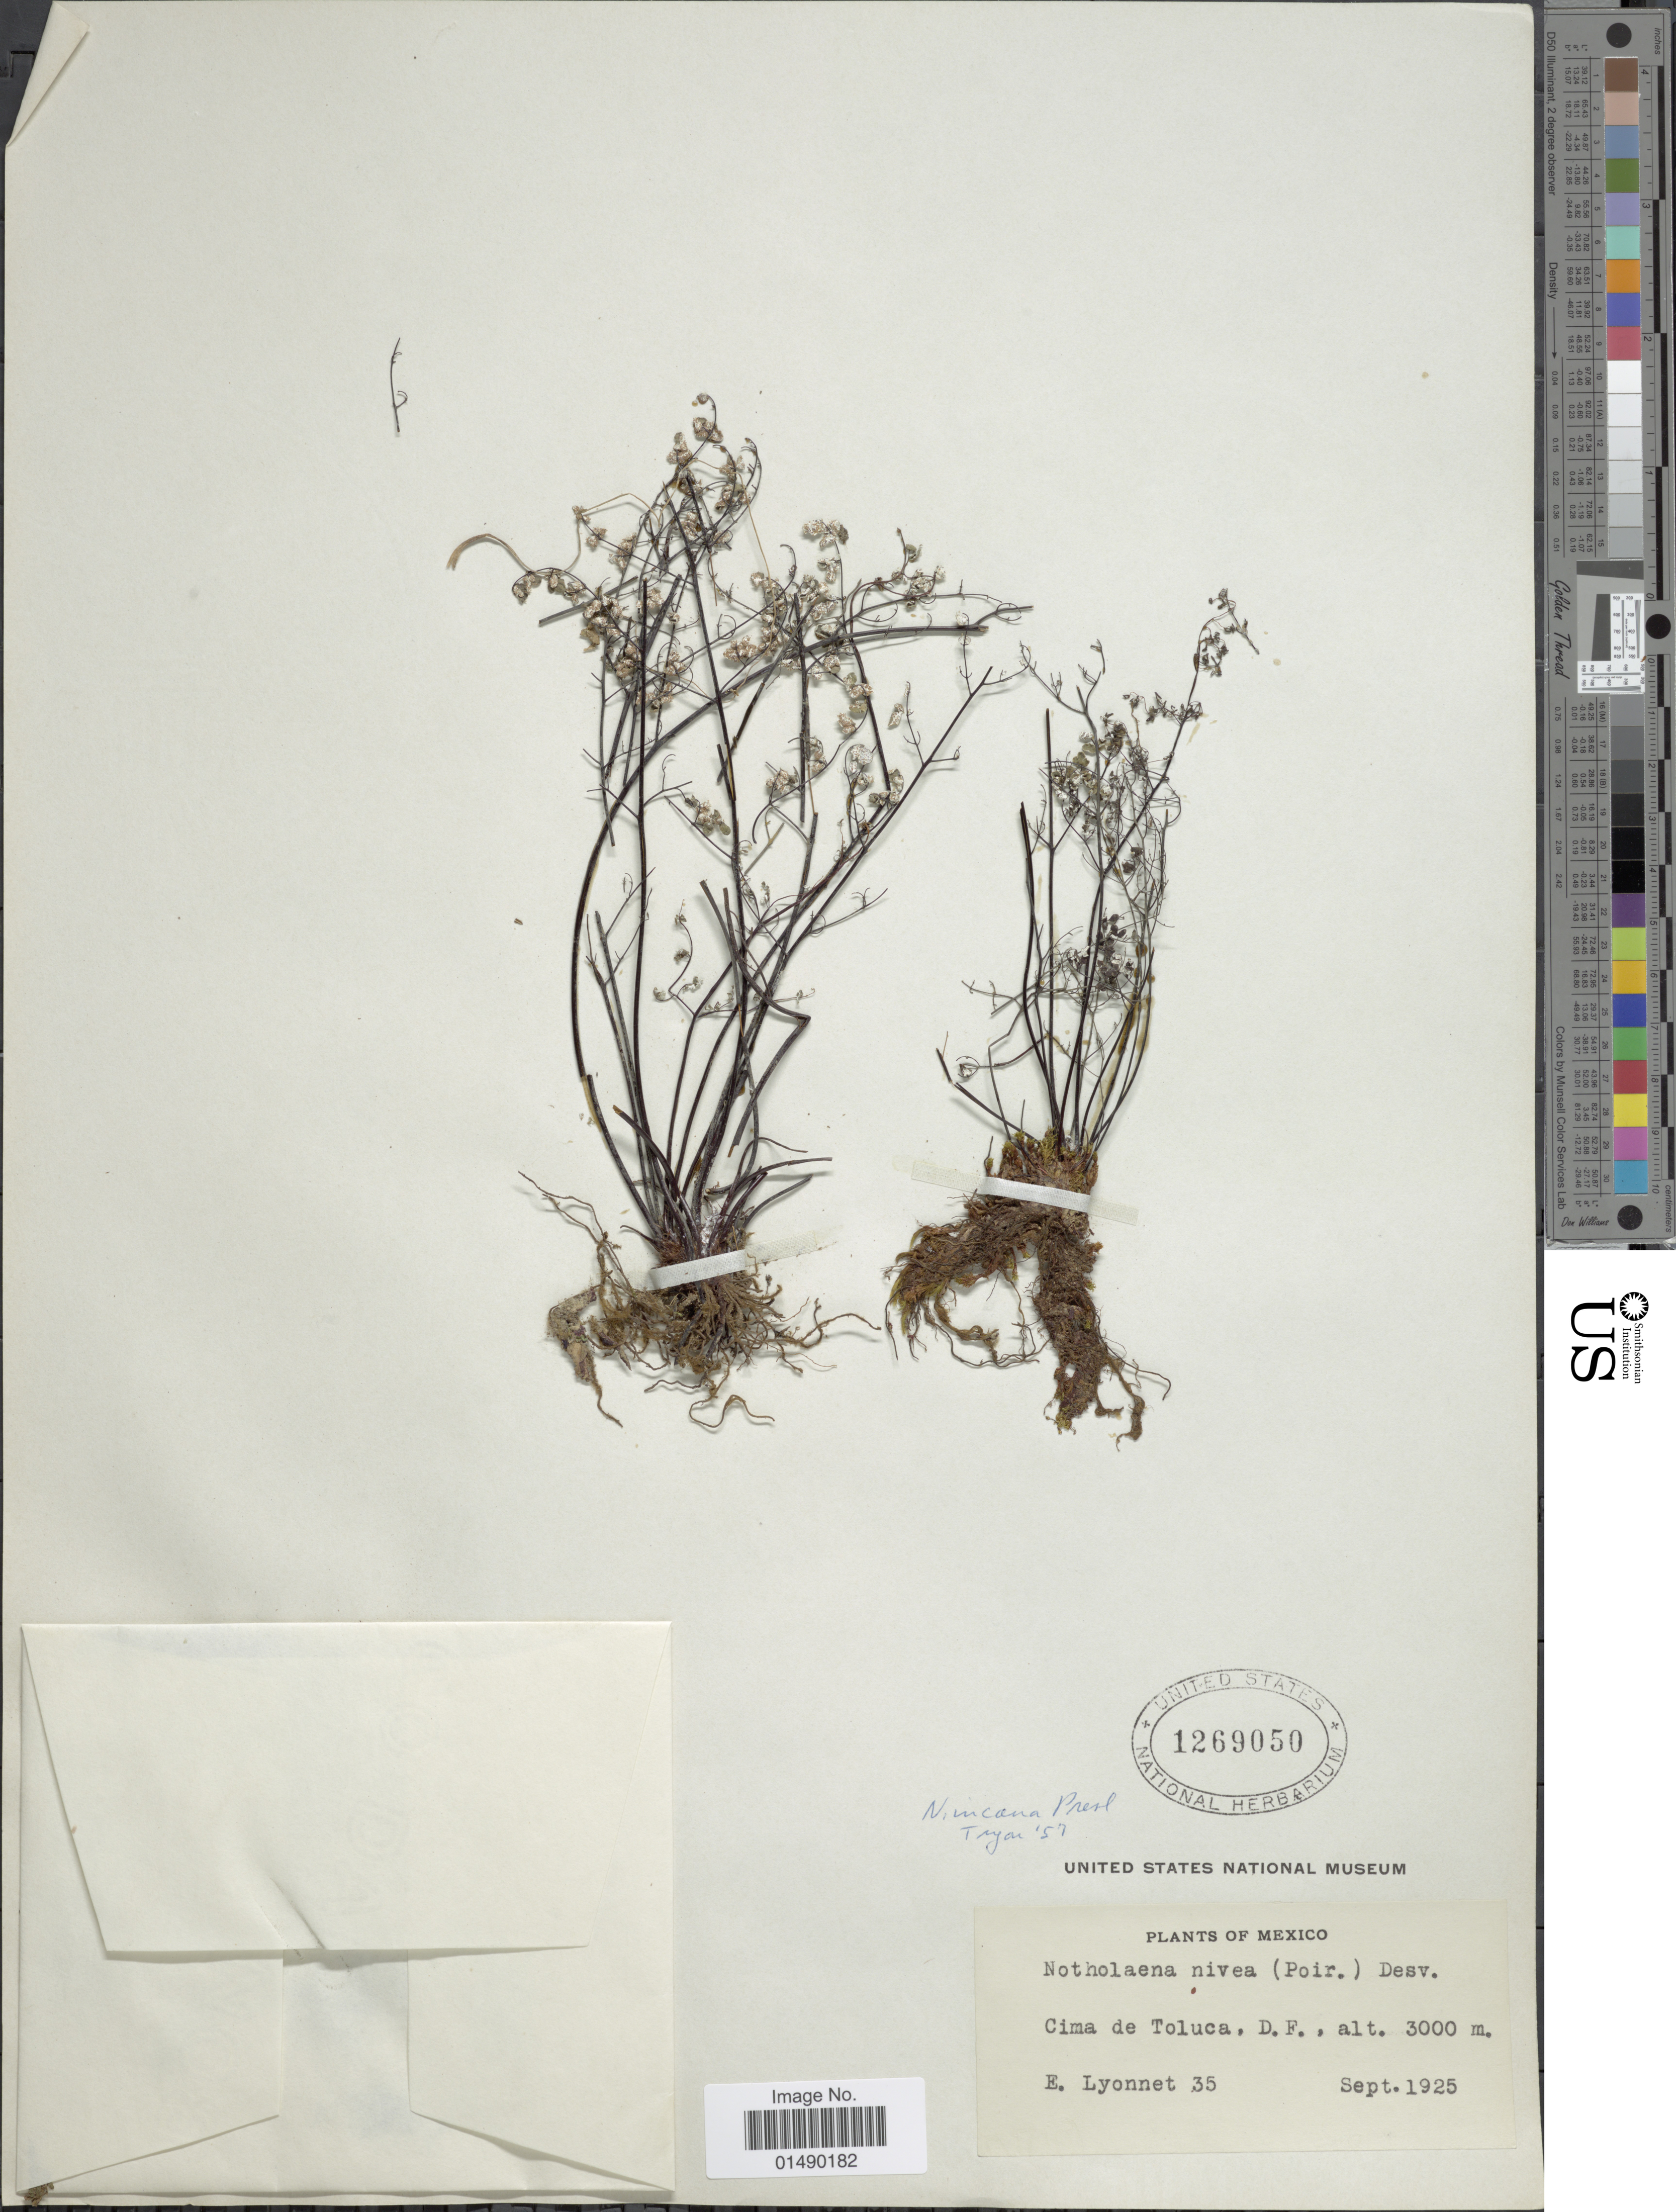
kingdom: Plantae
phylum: Tracheophyta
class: Polypodiopsida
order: Polypodiales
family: Pteridaceae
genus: Argyrochosma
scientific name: Argyrochosma incana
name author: (C. Presl) Windham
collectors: E. Lyonnet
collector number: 35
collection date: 1925-09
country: Mexico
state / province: Distrito Federal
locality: Mexico, Cima de Toluca, D. F.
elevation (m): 3000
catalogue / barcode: US 1269050